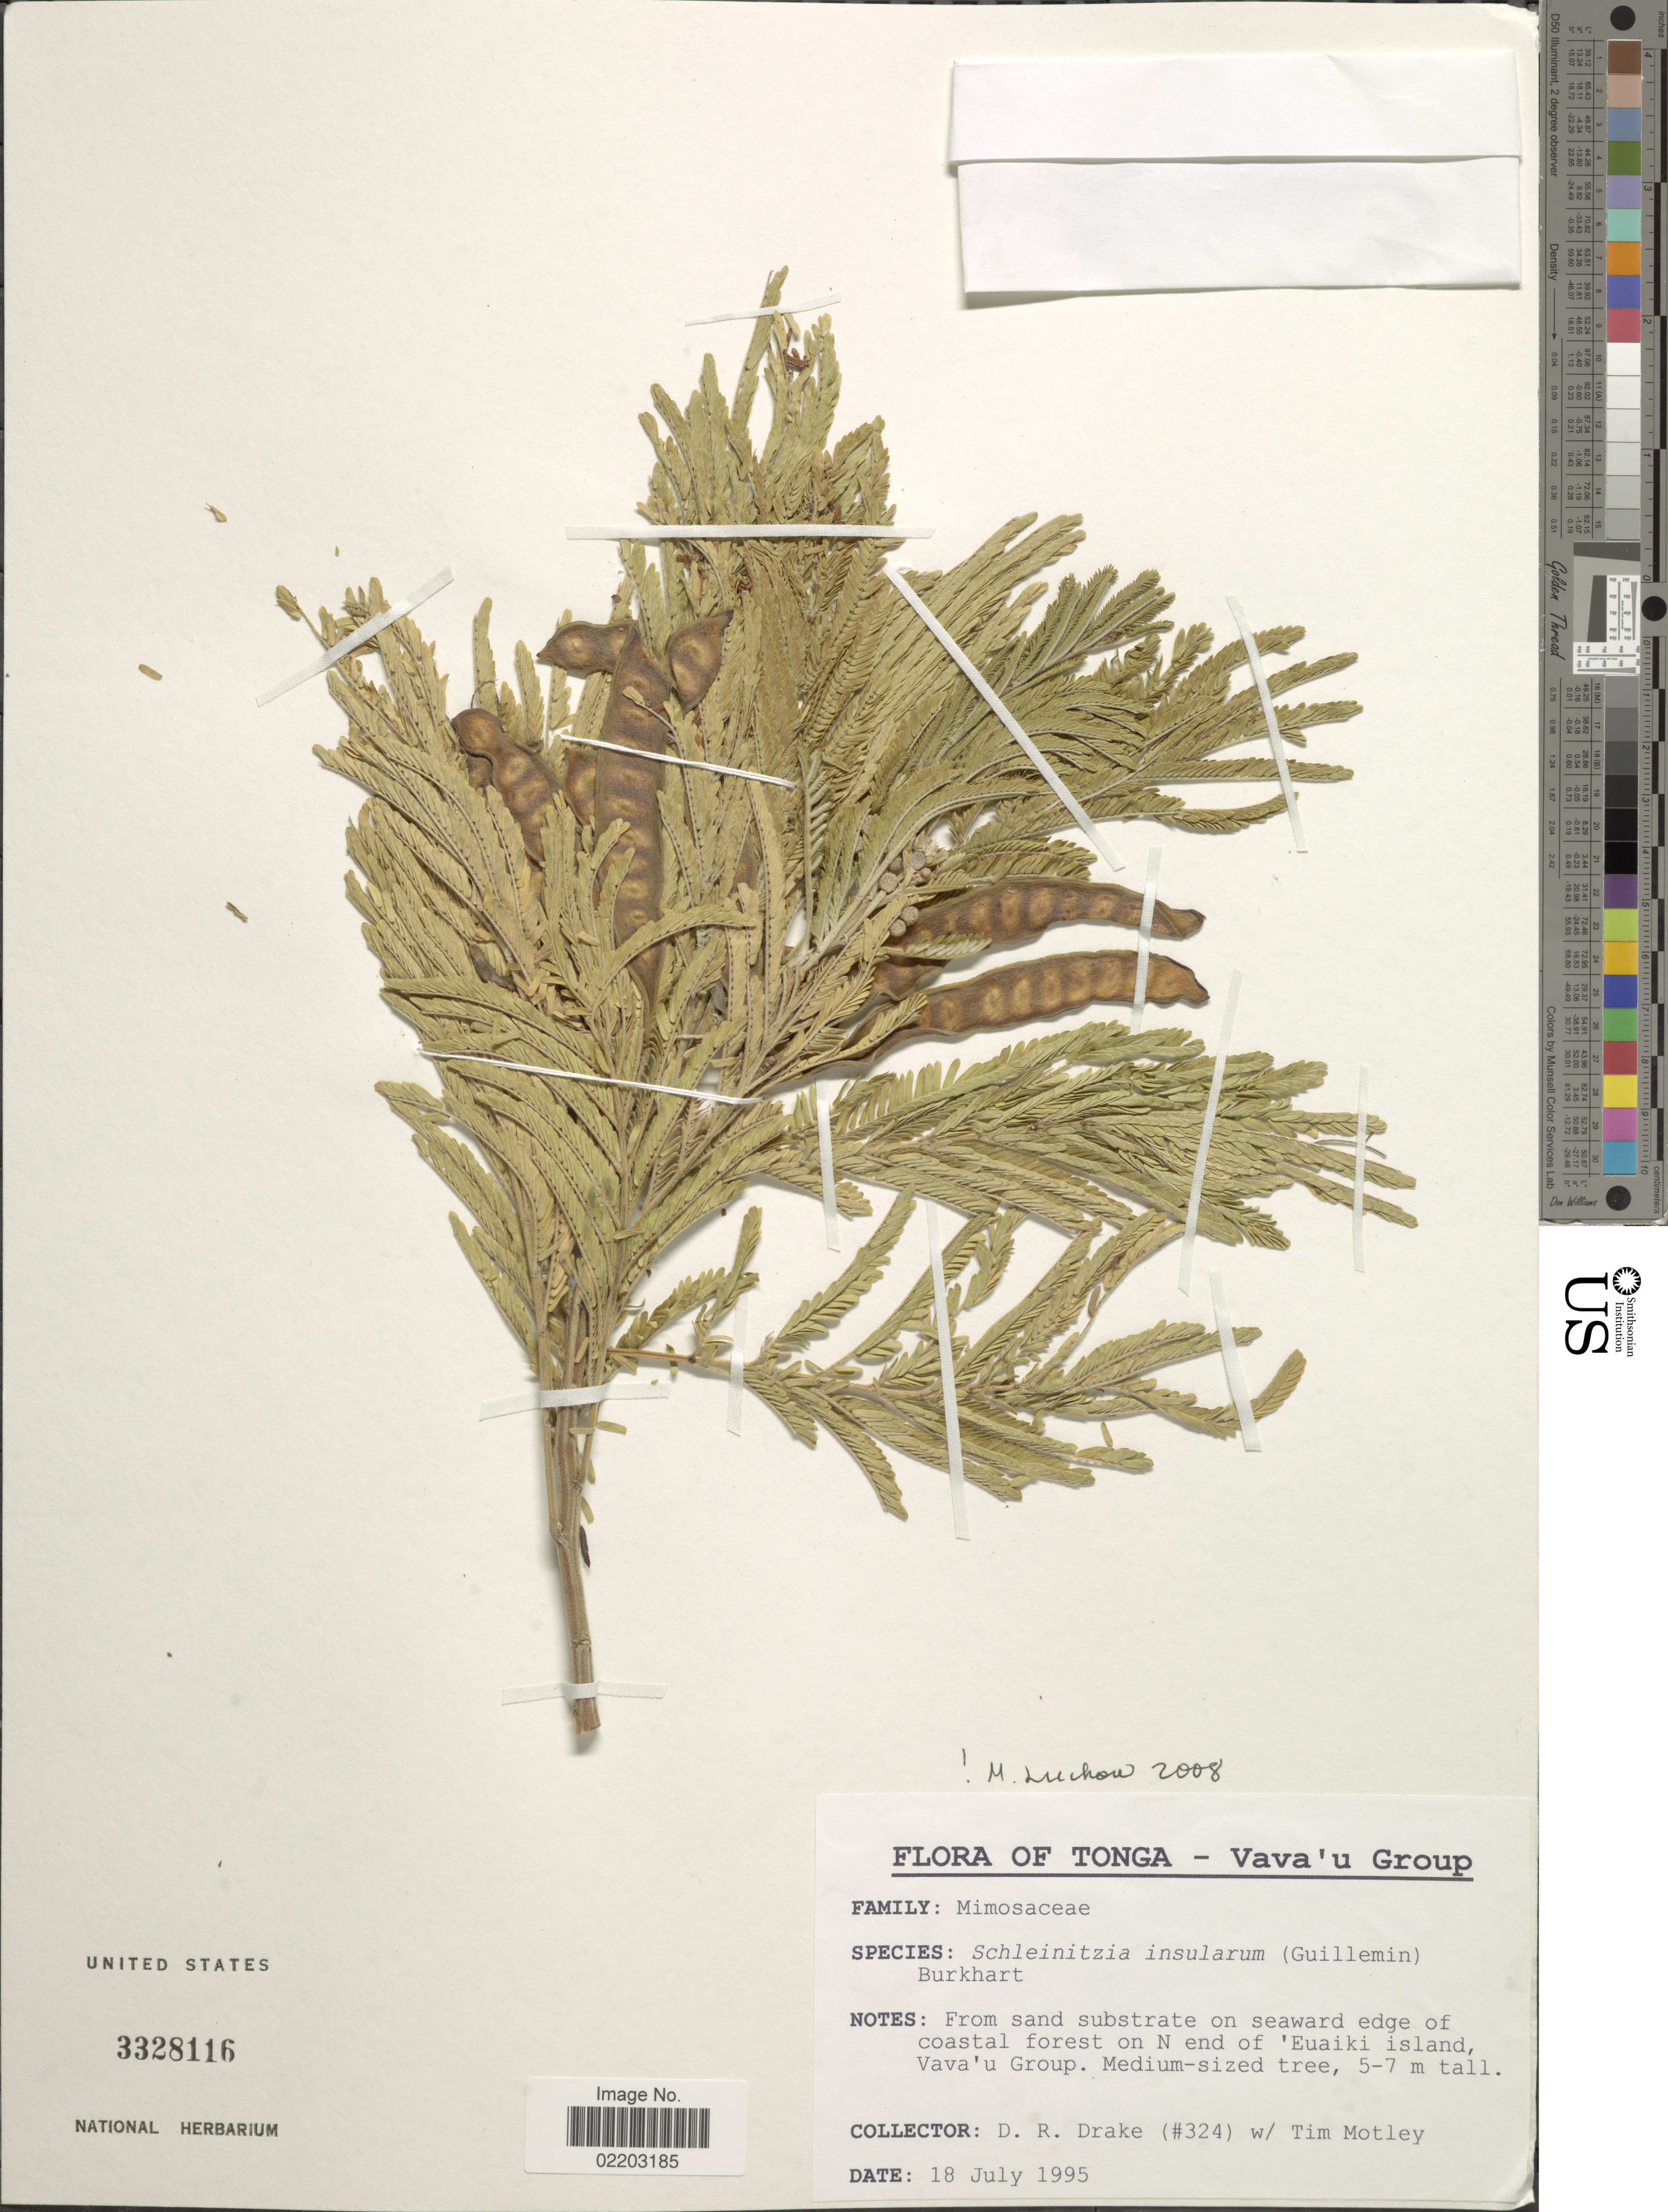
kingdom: Plantae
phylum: Tracheophyta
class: Magnoliopsida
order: Fabales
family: Fabaceae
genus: Piptadenia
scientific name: Piptadenia insularum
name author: (Guill.) Burkart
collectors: D.R. Drake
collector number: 324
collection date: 1995-07-18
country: Tonga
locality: Vava'u Group, From sand substrate on seaward edge of coastal forest on N end of 'Euaiki island, Vava'u group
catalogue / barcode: US 3328116